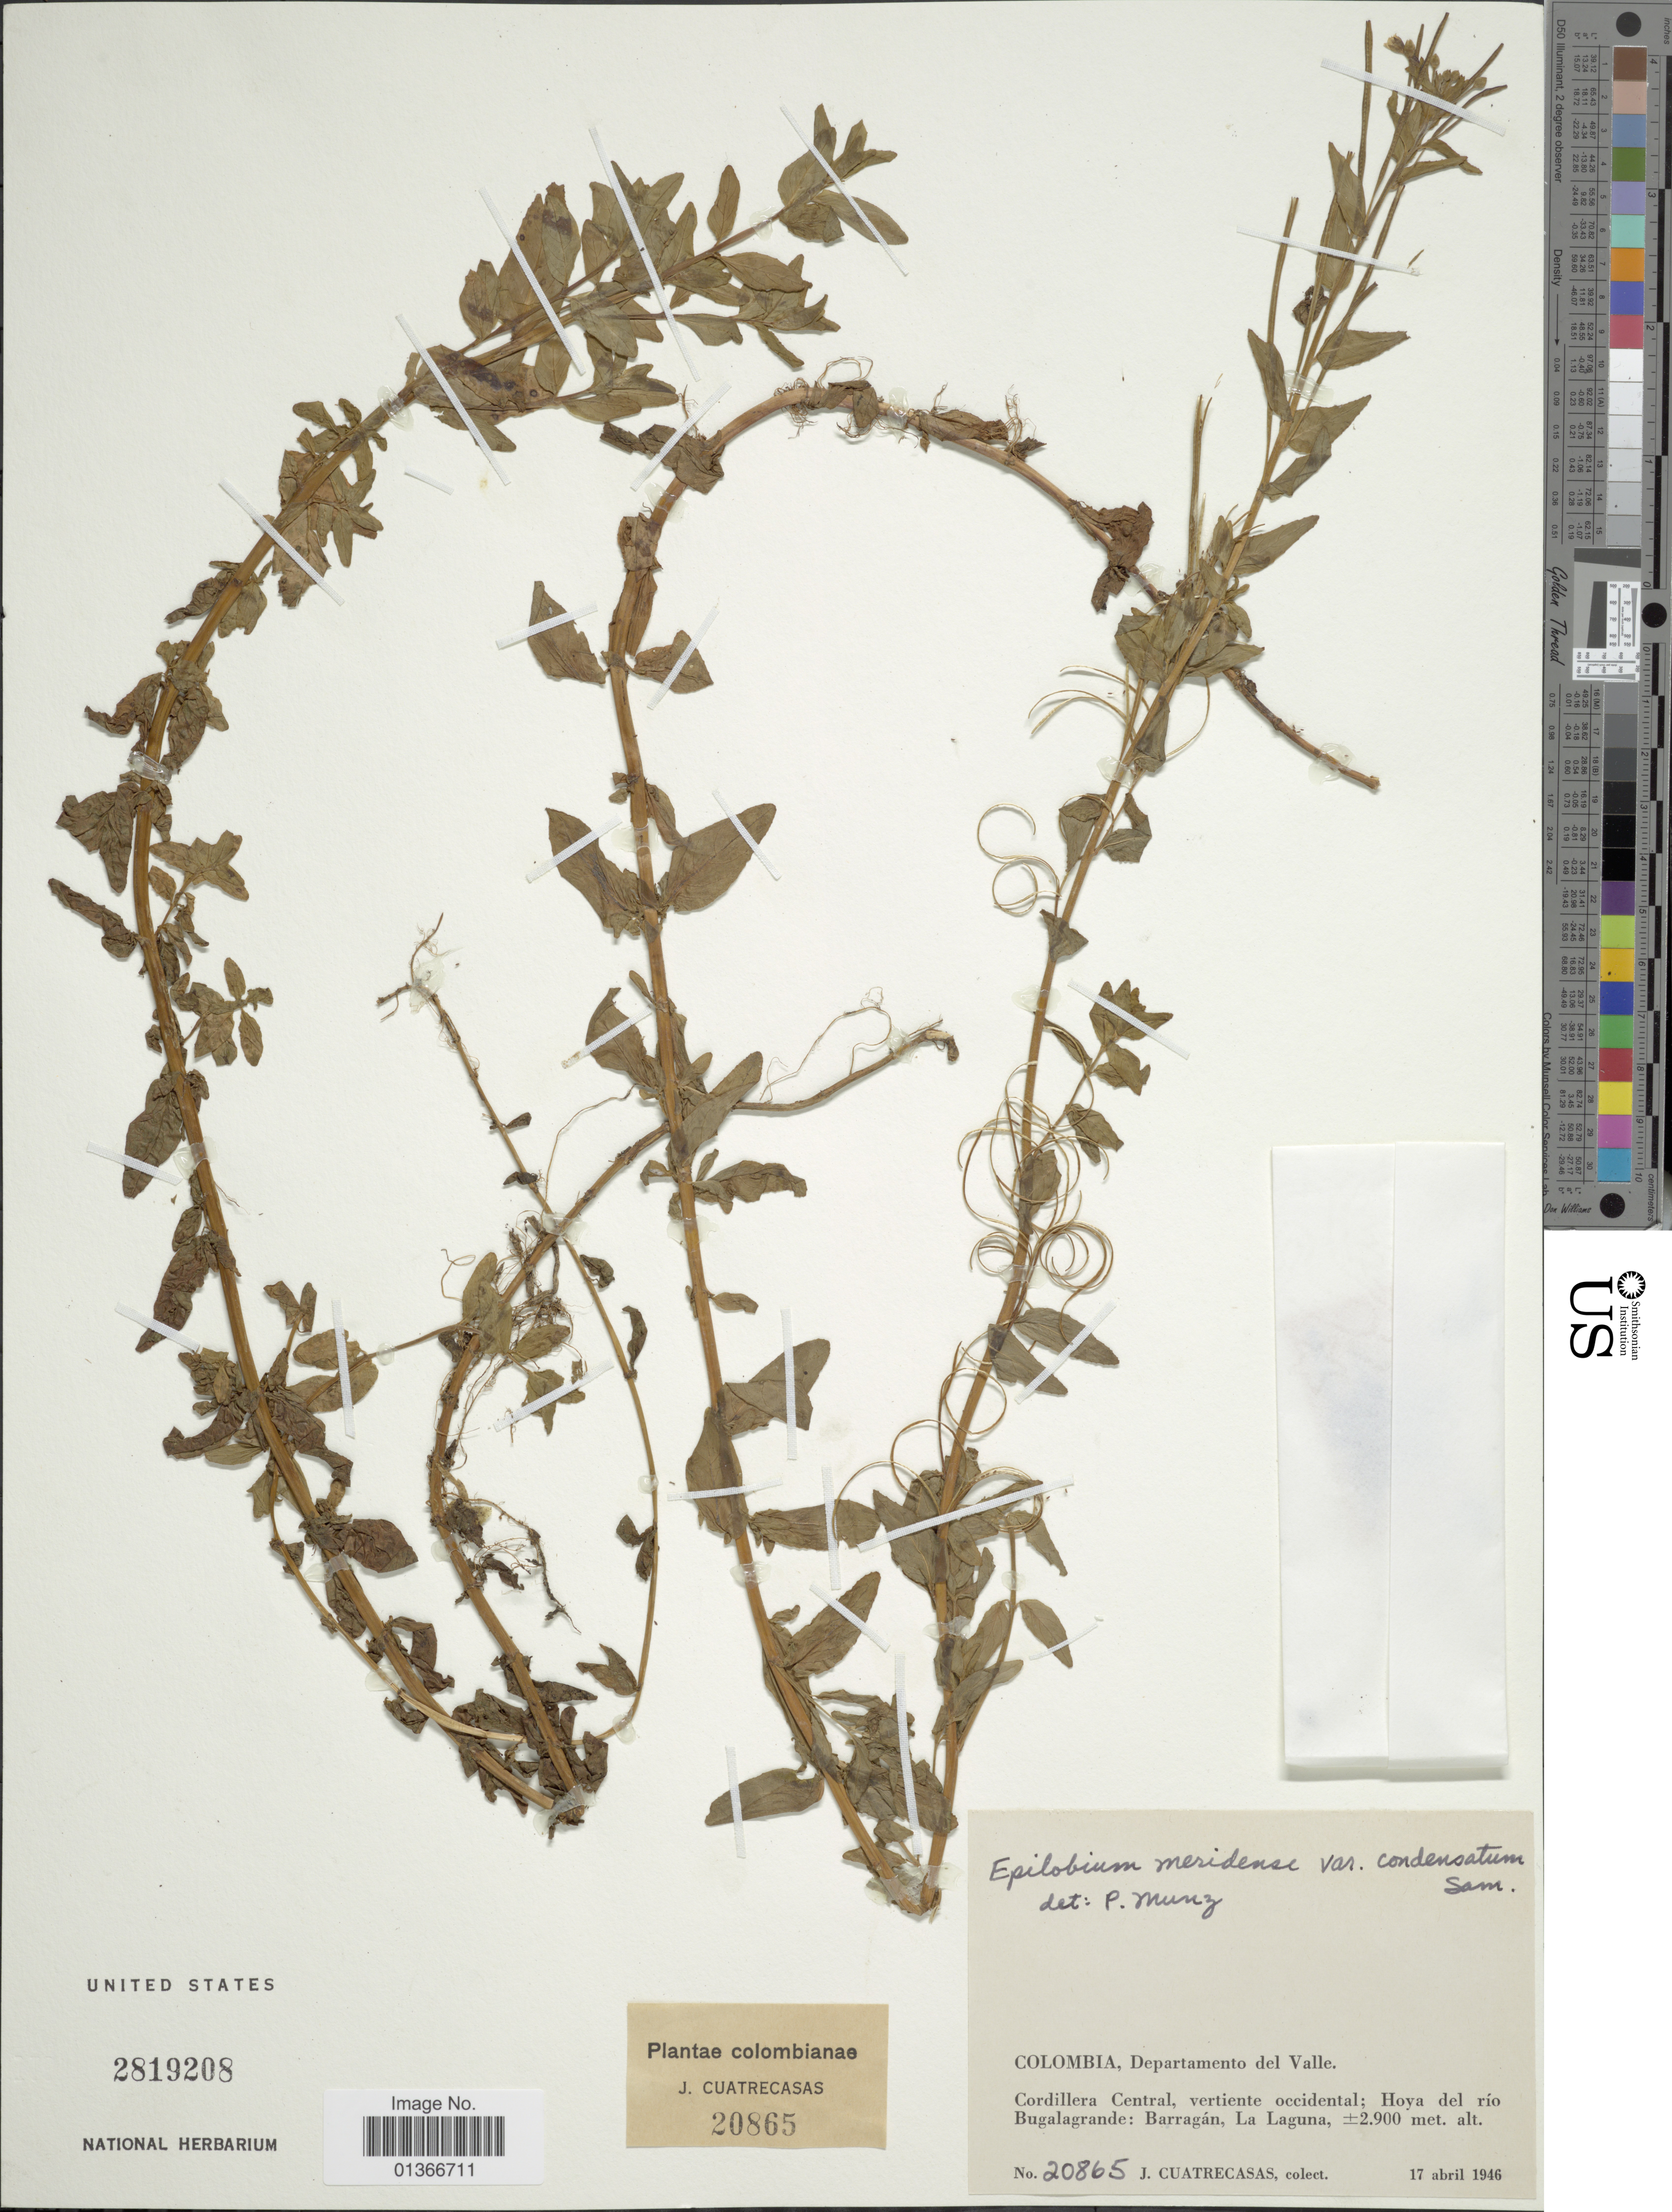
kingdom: Plantae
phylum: Tracheophyta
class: Magnoliopsida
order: Myrtales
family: Onagraceae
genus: Epilobium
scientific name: Epilobium denticulatum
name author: Ruiz & Pav.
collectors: J. Cuatrecasas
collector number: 20865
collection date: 1946-04-17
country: Colombia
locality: Departamento del Valle. Cordillera Central, vertiente occidental; Hoya del río Bugalagrande: Barragán, La Laguna.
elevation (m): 2900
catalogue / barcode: US 2819208